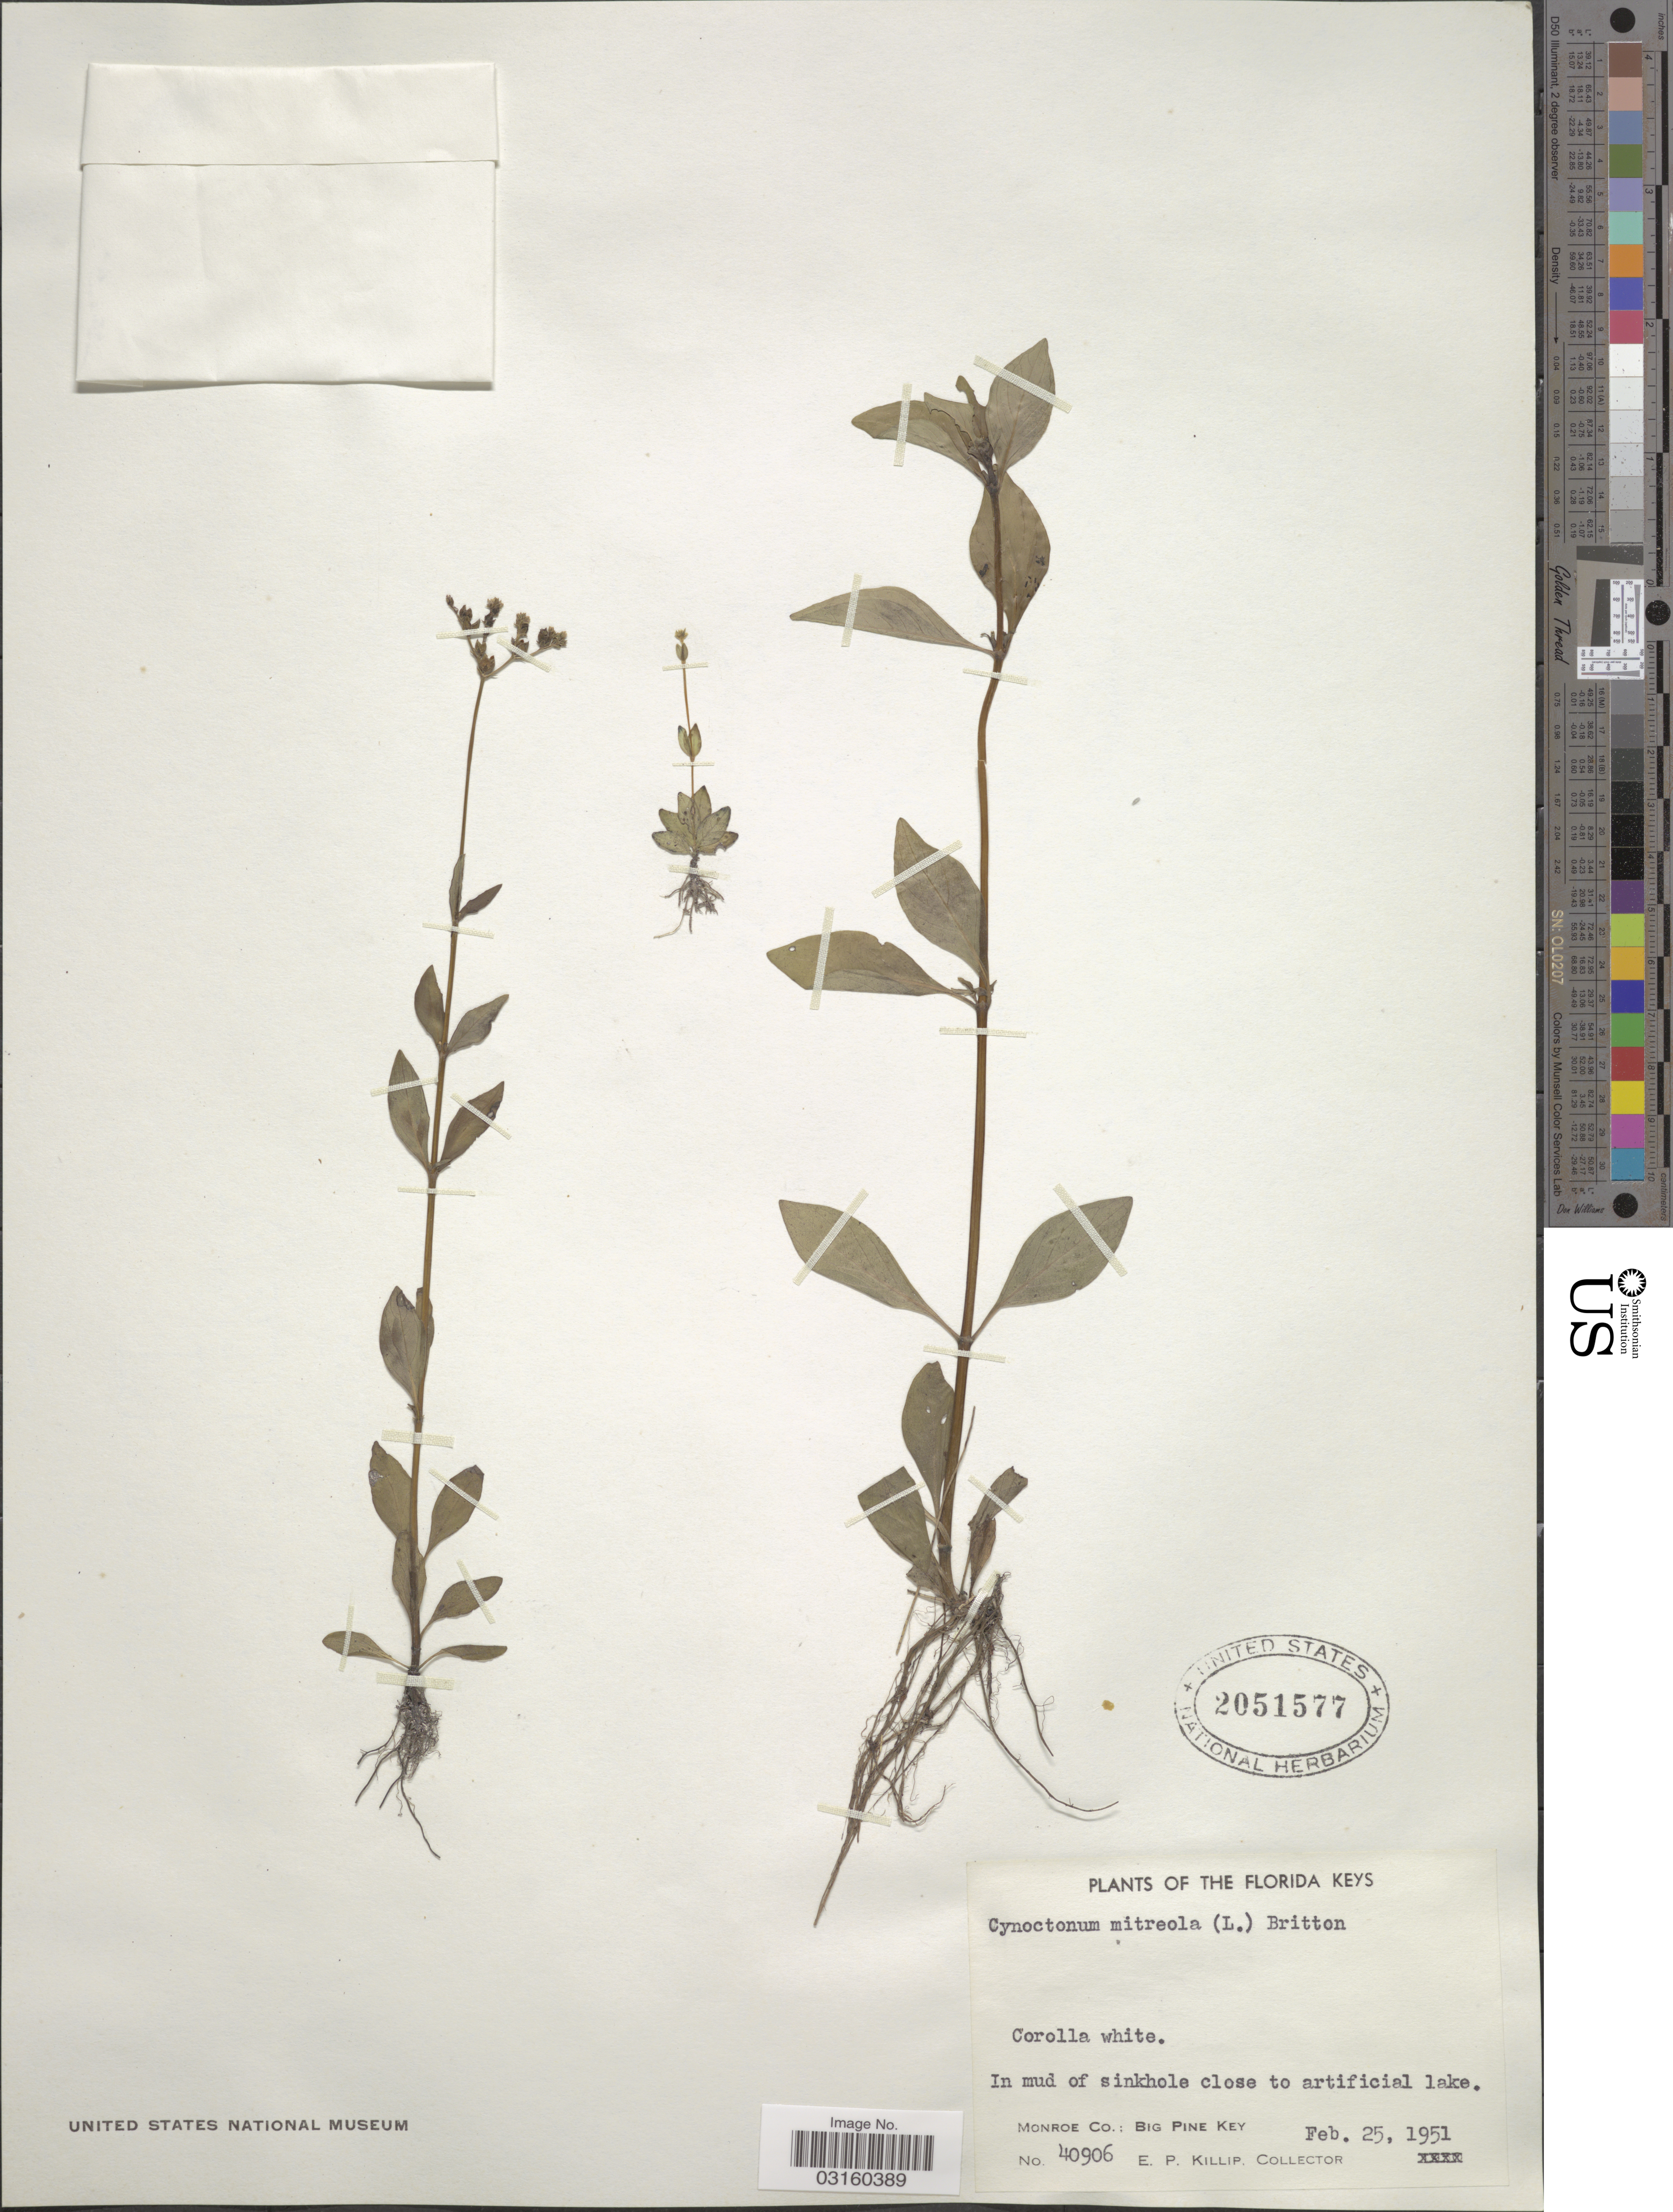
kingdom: Plantae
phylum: Tracheophyta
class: Magnoliopsida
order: Gentianales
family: Loganiaceae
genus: Mitreola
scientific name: Mitreola petiolata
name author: (J.F. Gmel.) Torr. & A. Gray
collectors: E. P. Killip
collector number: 40906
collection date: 1951-02-25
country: United States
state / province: Florida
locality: The Florida Keys, In mud of sinkhole close to artificial lake, Monroe Co.: Big Pine Key.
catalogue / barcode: US 2051577